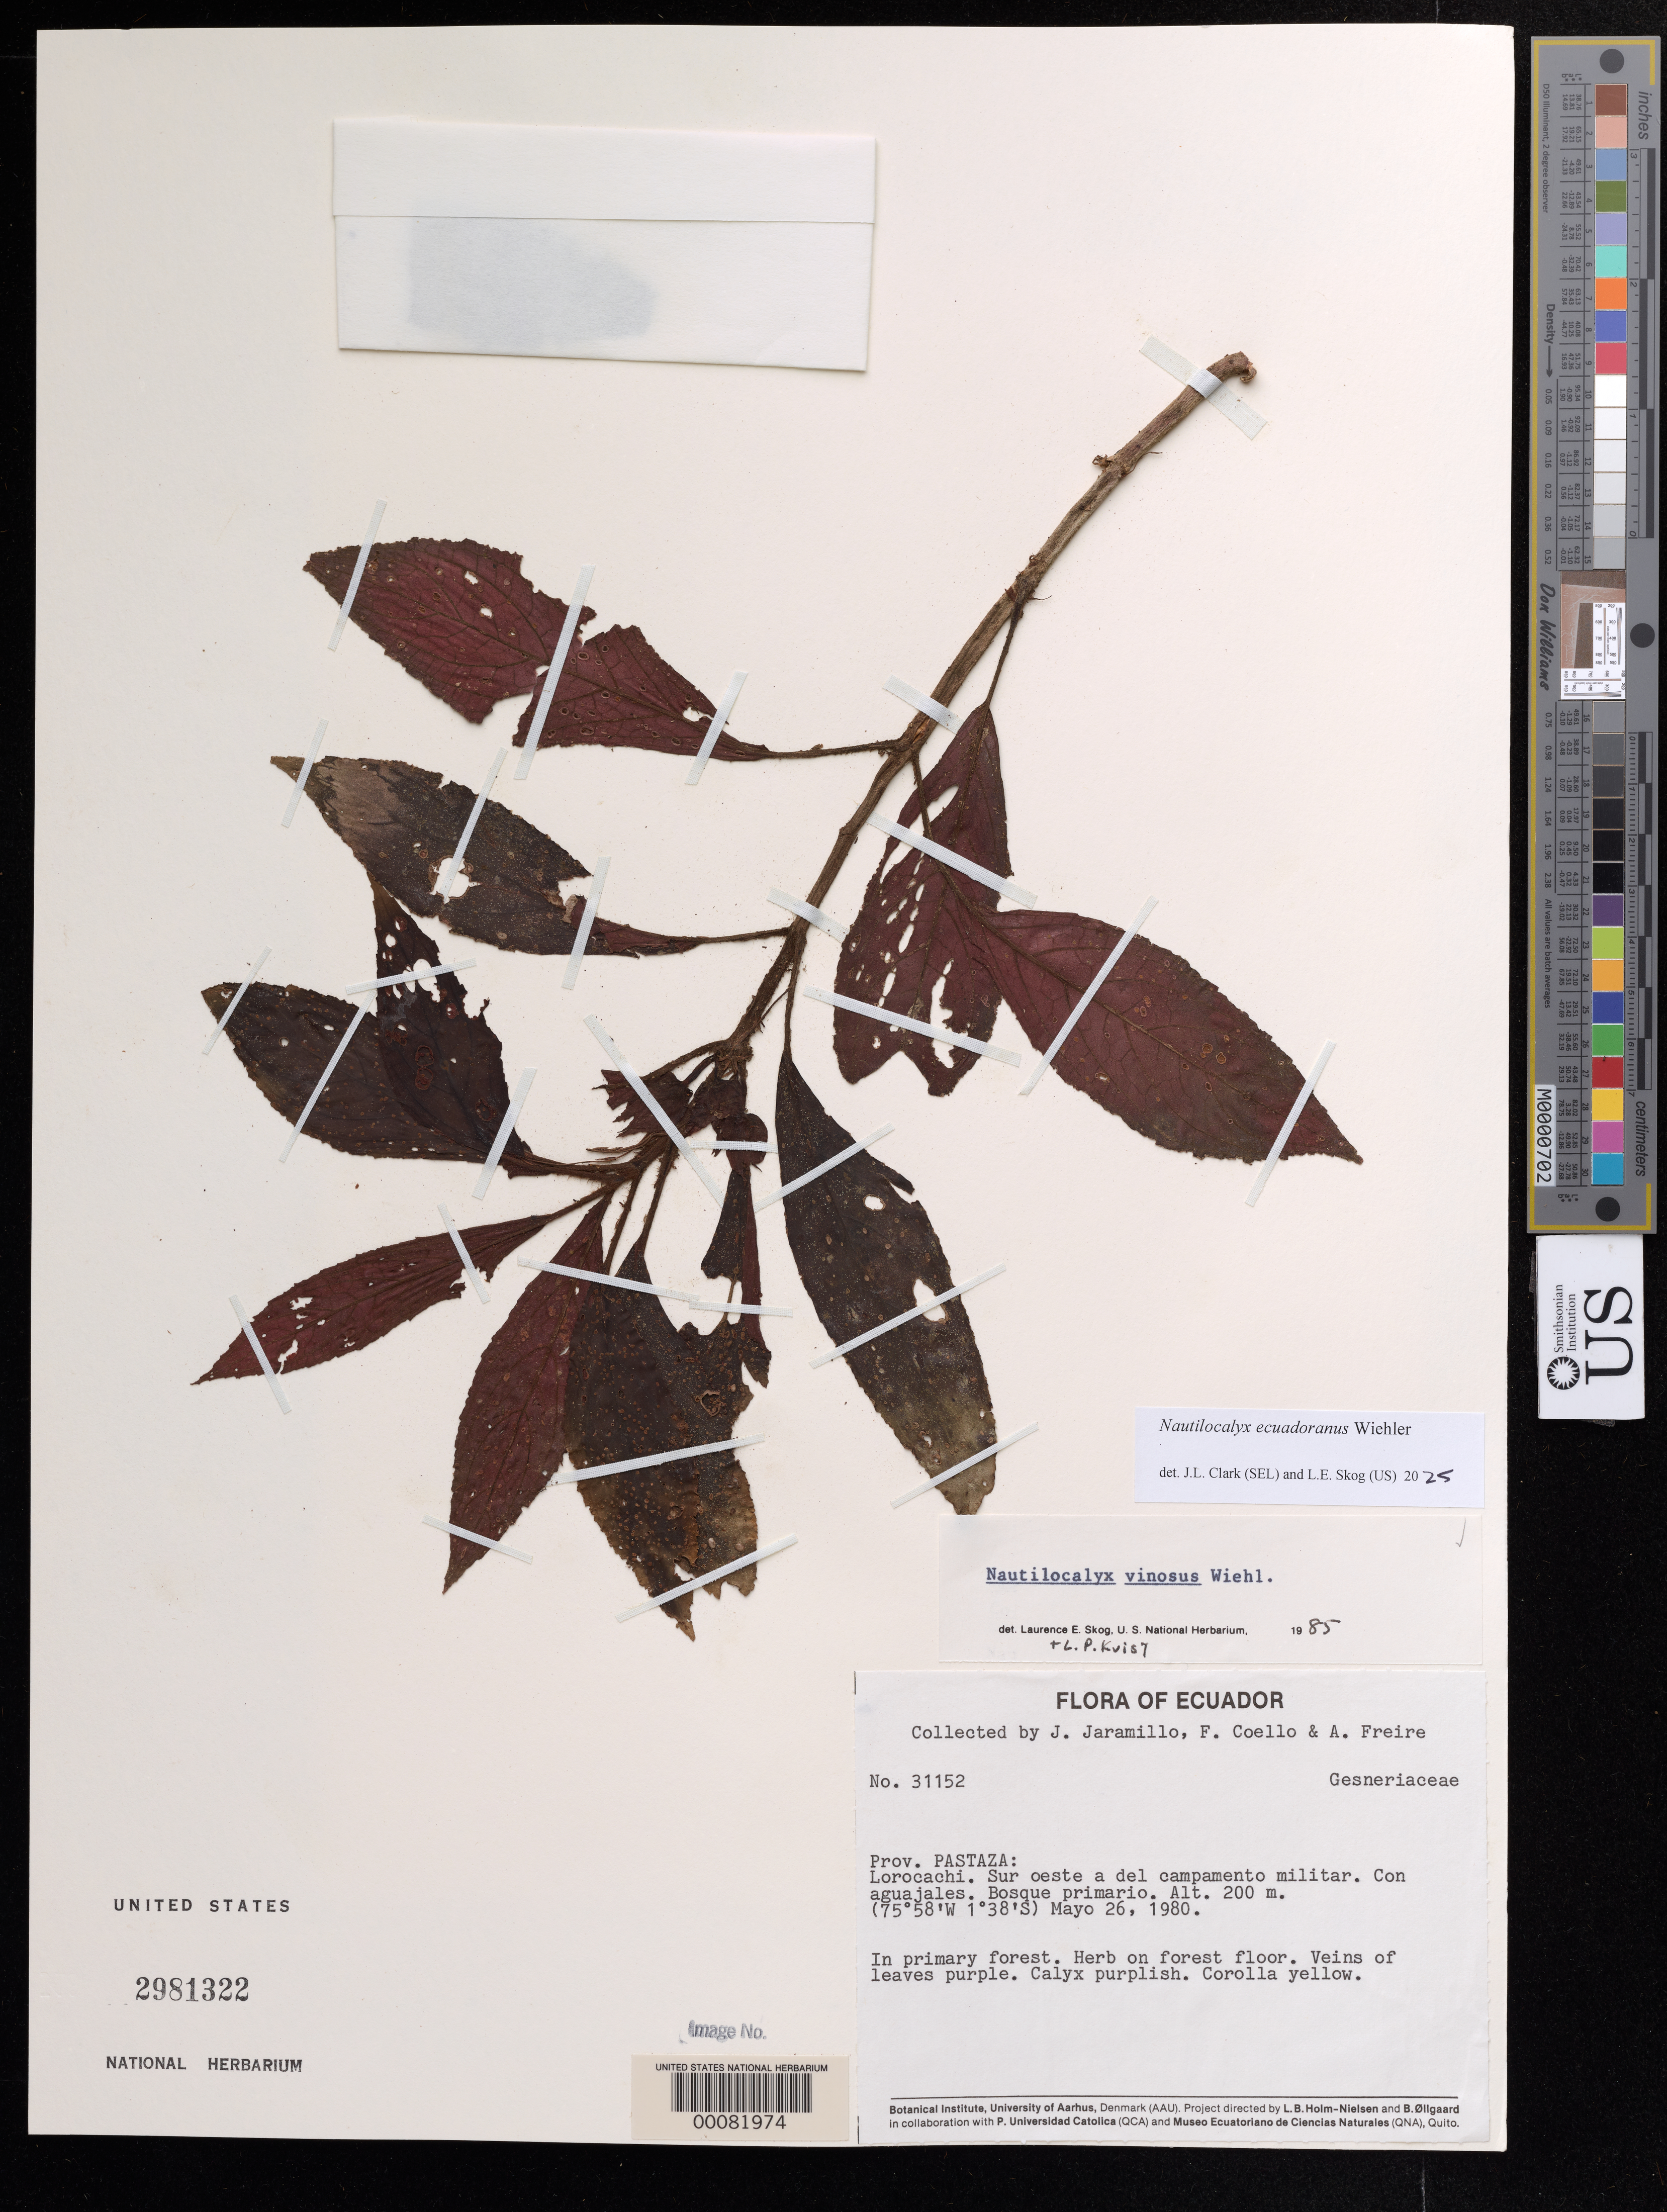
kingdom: Plantae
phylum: Tracheophyta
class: Magnoliopsida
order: Lamiales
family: Gesneriaceae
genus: Nautilocalyx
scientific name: Nautilocalyx ecuadoranus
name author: Wiehler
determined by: Clark, J. L.; Skog, Laurence E.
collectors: J. L. Jaramillo, F. Coello & A. Freire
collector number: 31152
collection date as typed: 26 May 1980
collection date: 1980-05-26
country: Ecuador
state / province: Pastaza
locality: Lorocachi, SW a del campamento militar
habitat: Con aguajales. Bosque primario; on forest floor in primary forest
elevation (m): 200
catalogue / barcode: US 2981322